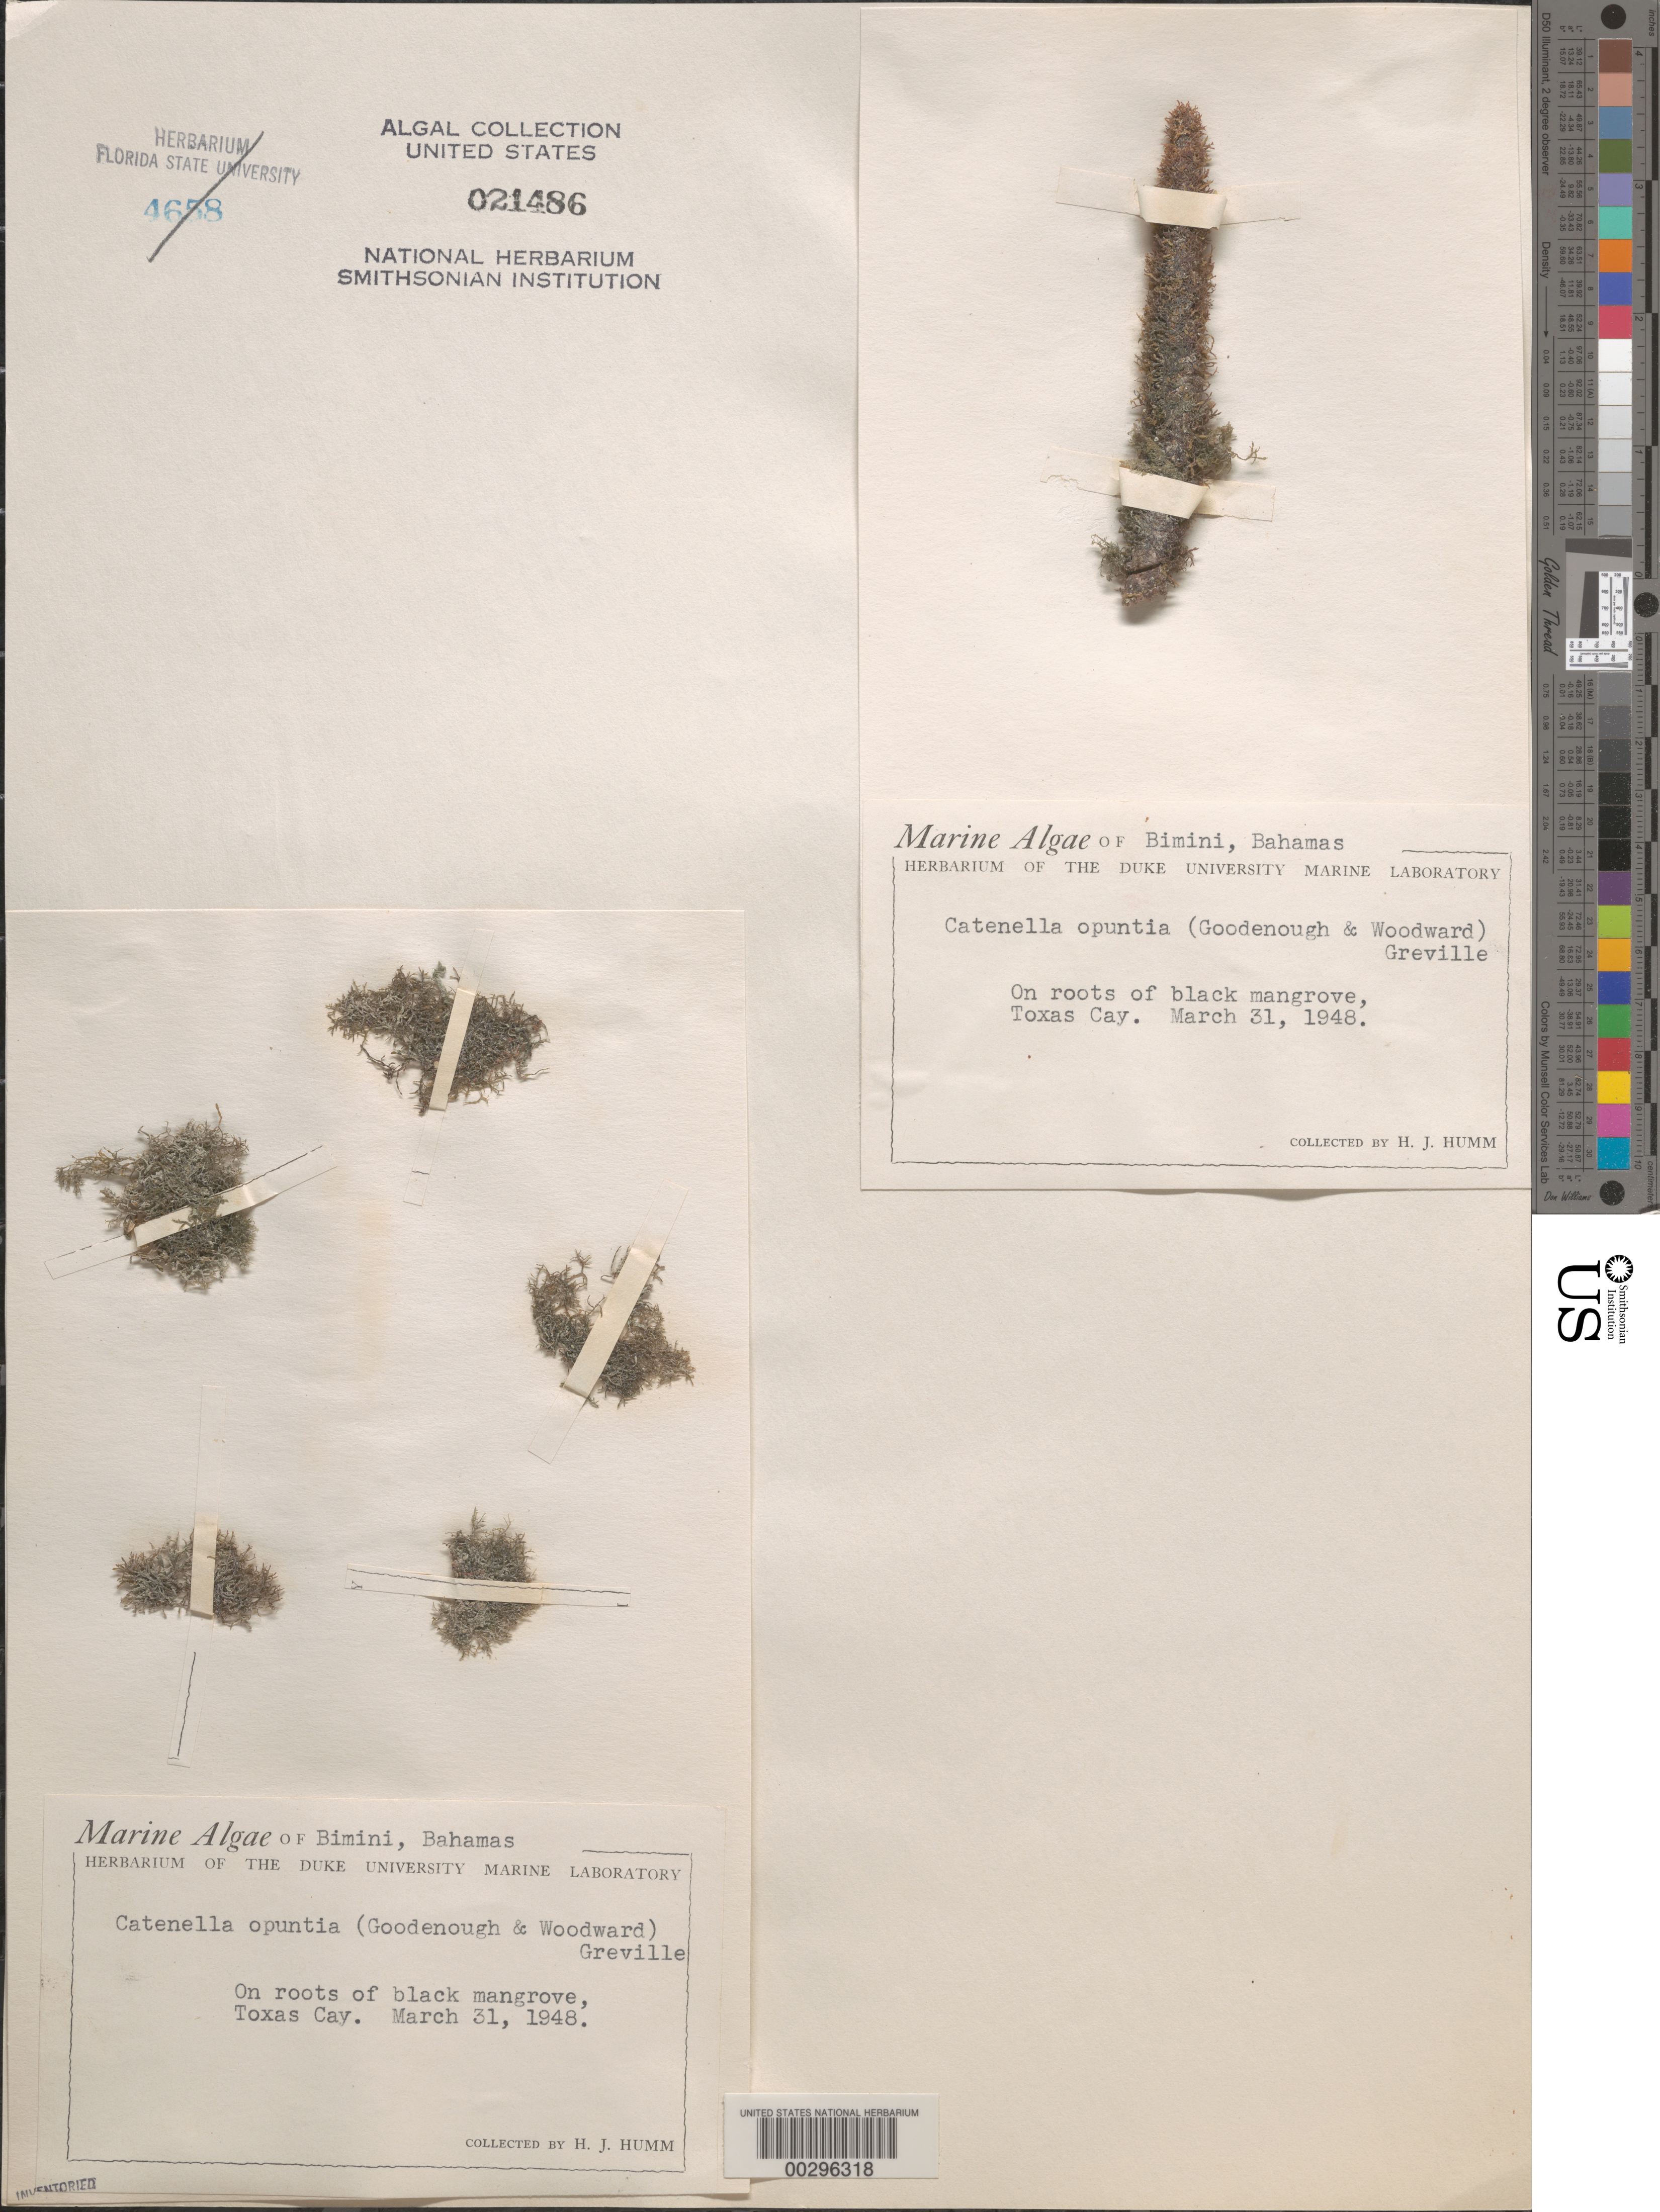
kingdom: Plantae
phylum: Rhodophyta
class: Florideophyceae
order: Gigartinales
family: Caulacanthaceae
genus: Catenella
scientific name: Catenella caespitosa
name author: (With.) L.M. Irvine in Parke & P.S. Dixon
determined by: Algae name updating Project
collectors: H. J. Humm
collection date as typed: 31 Mar 1948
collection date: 1948-03-31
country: Bahamas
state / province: Biminis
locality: Toxas cay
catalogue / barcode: US 21486